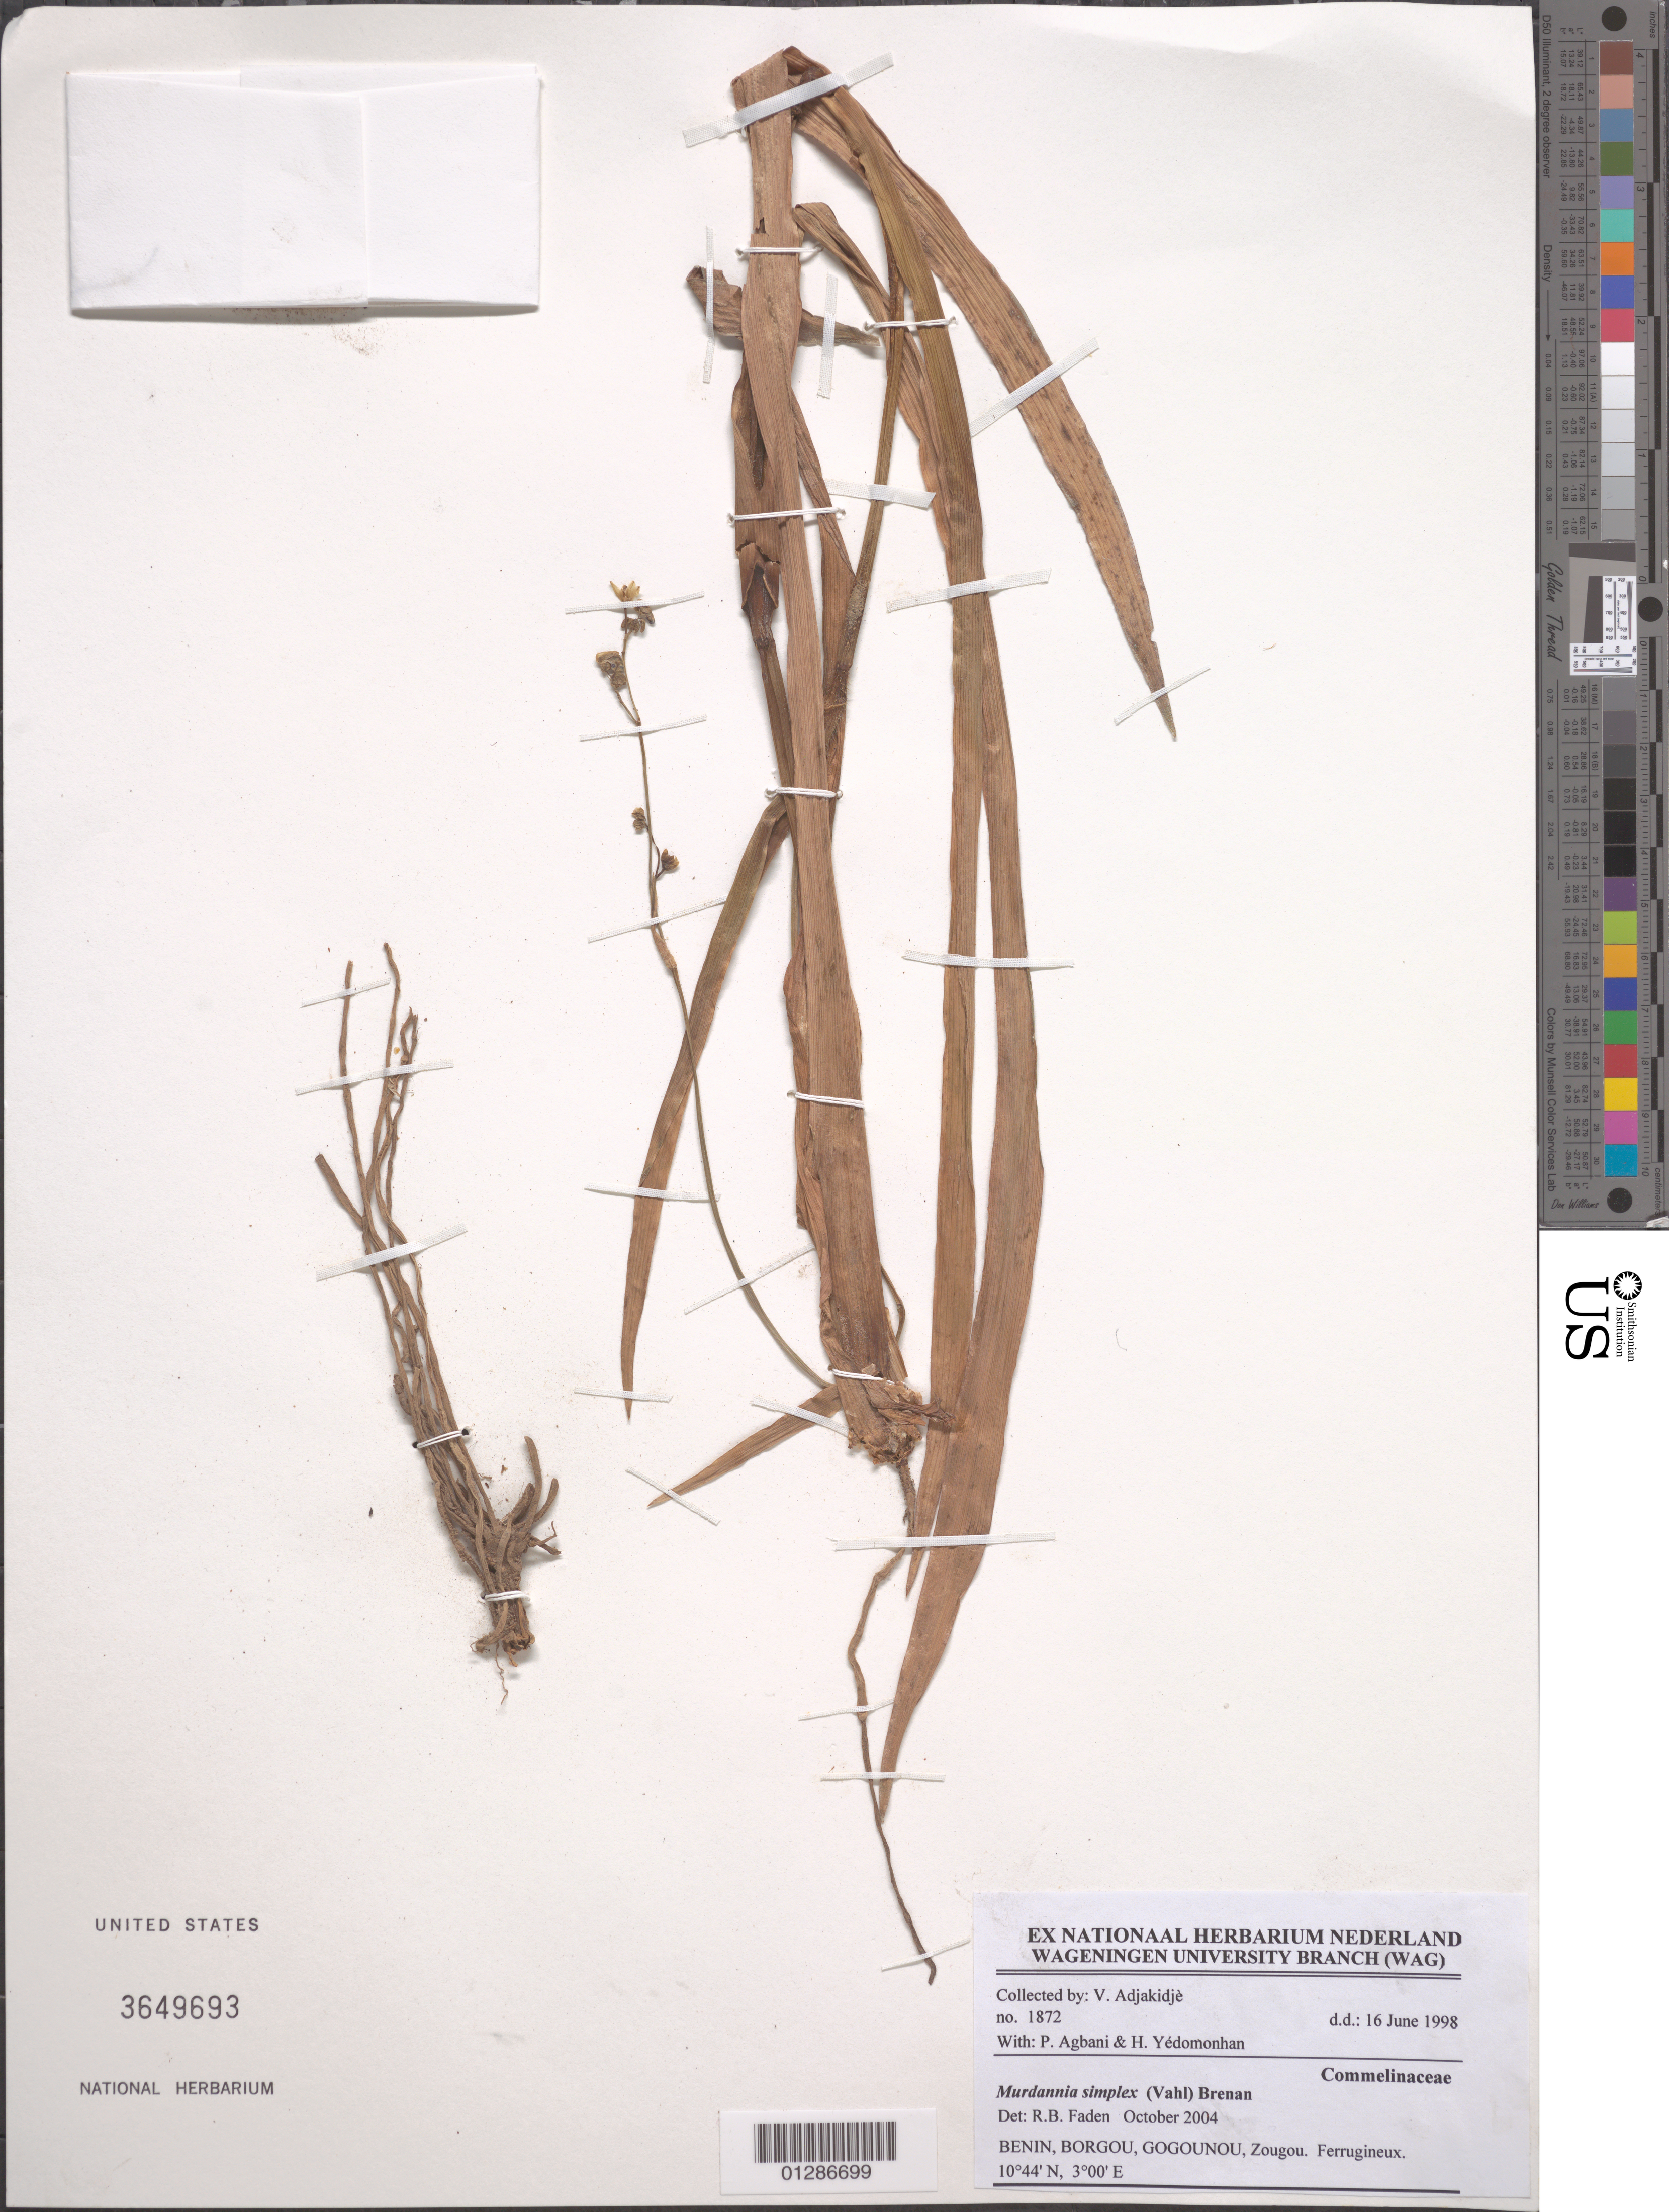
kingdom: Plantae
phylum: Tracheophyta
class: Liliopsida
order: Commelinales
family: Commelinaceae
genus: Murdannia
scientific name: Murdannia simplex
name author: (Vahl) Brenan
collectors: V. Adjakidjè, P. Agbani & H. Yedomonhan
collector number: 1872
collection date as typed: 16 Jun 1998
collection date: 1998-06-16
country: Benin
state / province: Borgou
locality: Gogounou, Zougou.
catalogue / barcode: US 3649693